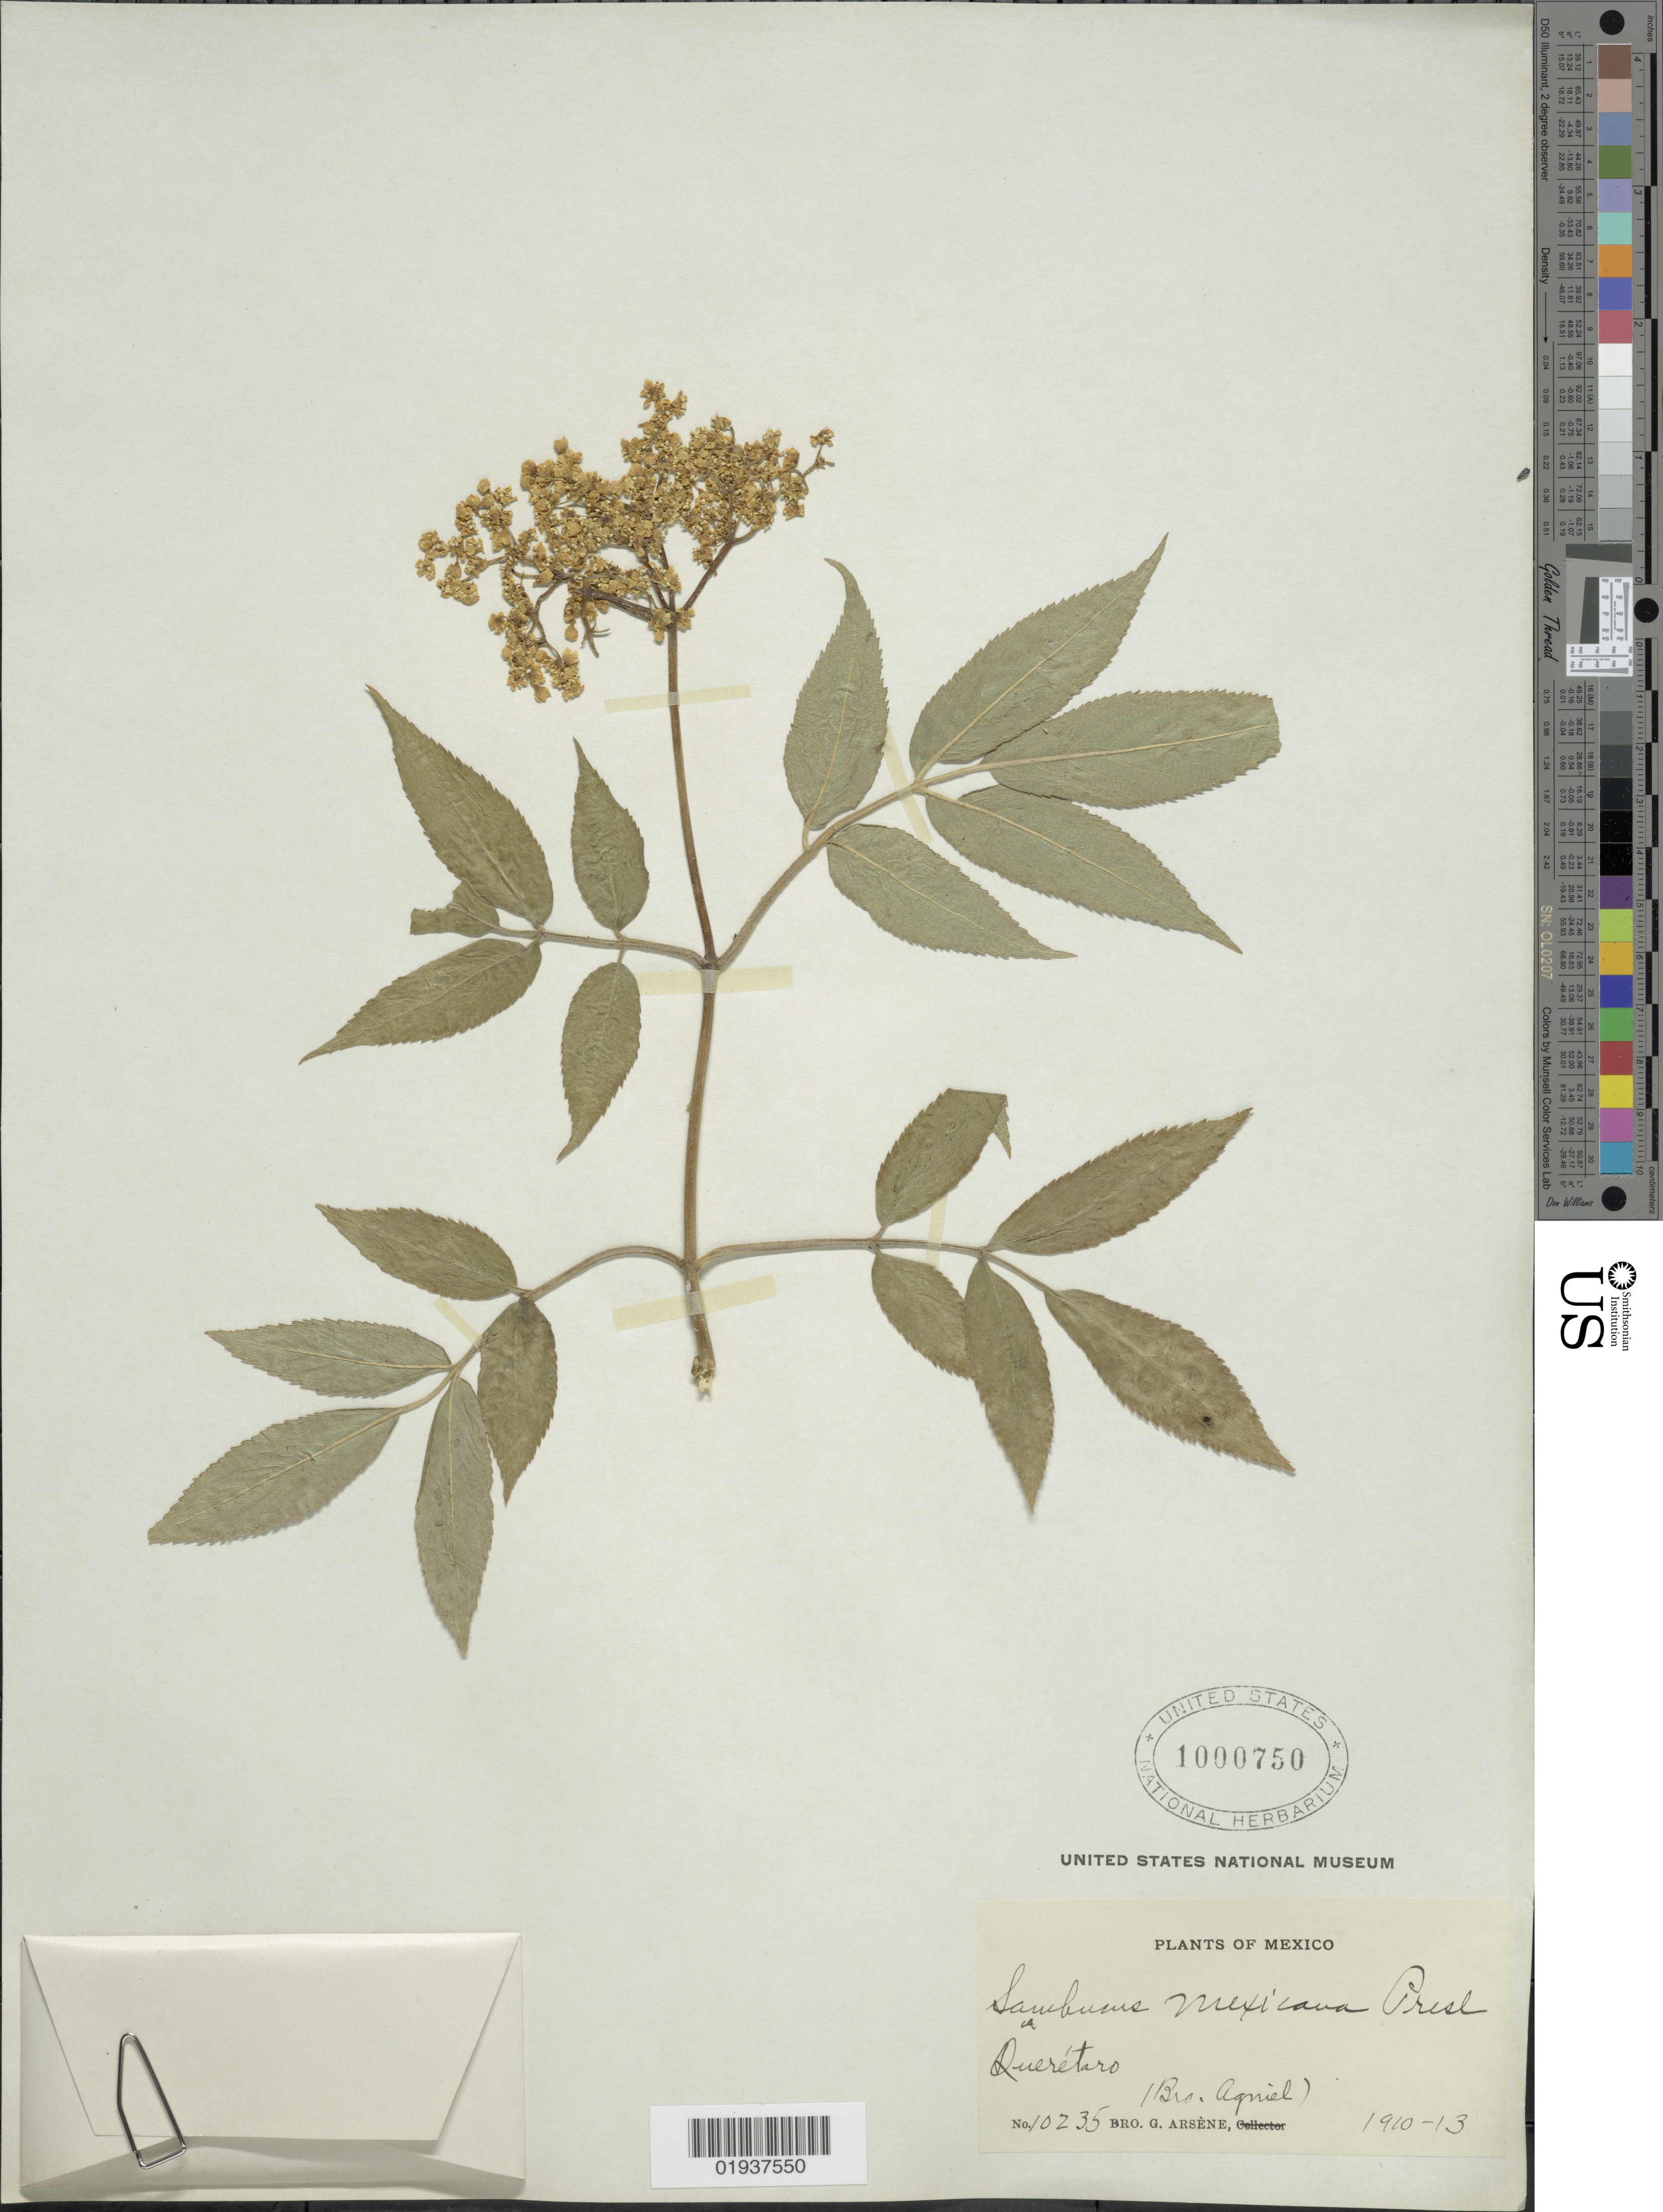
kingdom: Plantae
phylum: Tracheophyta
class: Magnoliopsida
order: Dipsacales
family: Viburnaceae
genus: Sambucus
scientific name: Sambucus mexicana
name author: C. Presl ex DC.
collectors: Bro. G. Arsène & Bro. Agniel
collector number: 10235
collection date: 1910/1913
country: Mexico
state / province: Querétaro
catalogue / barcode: US 1000750